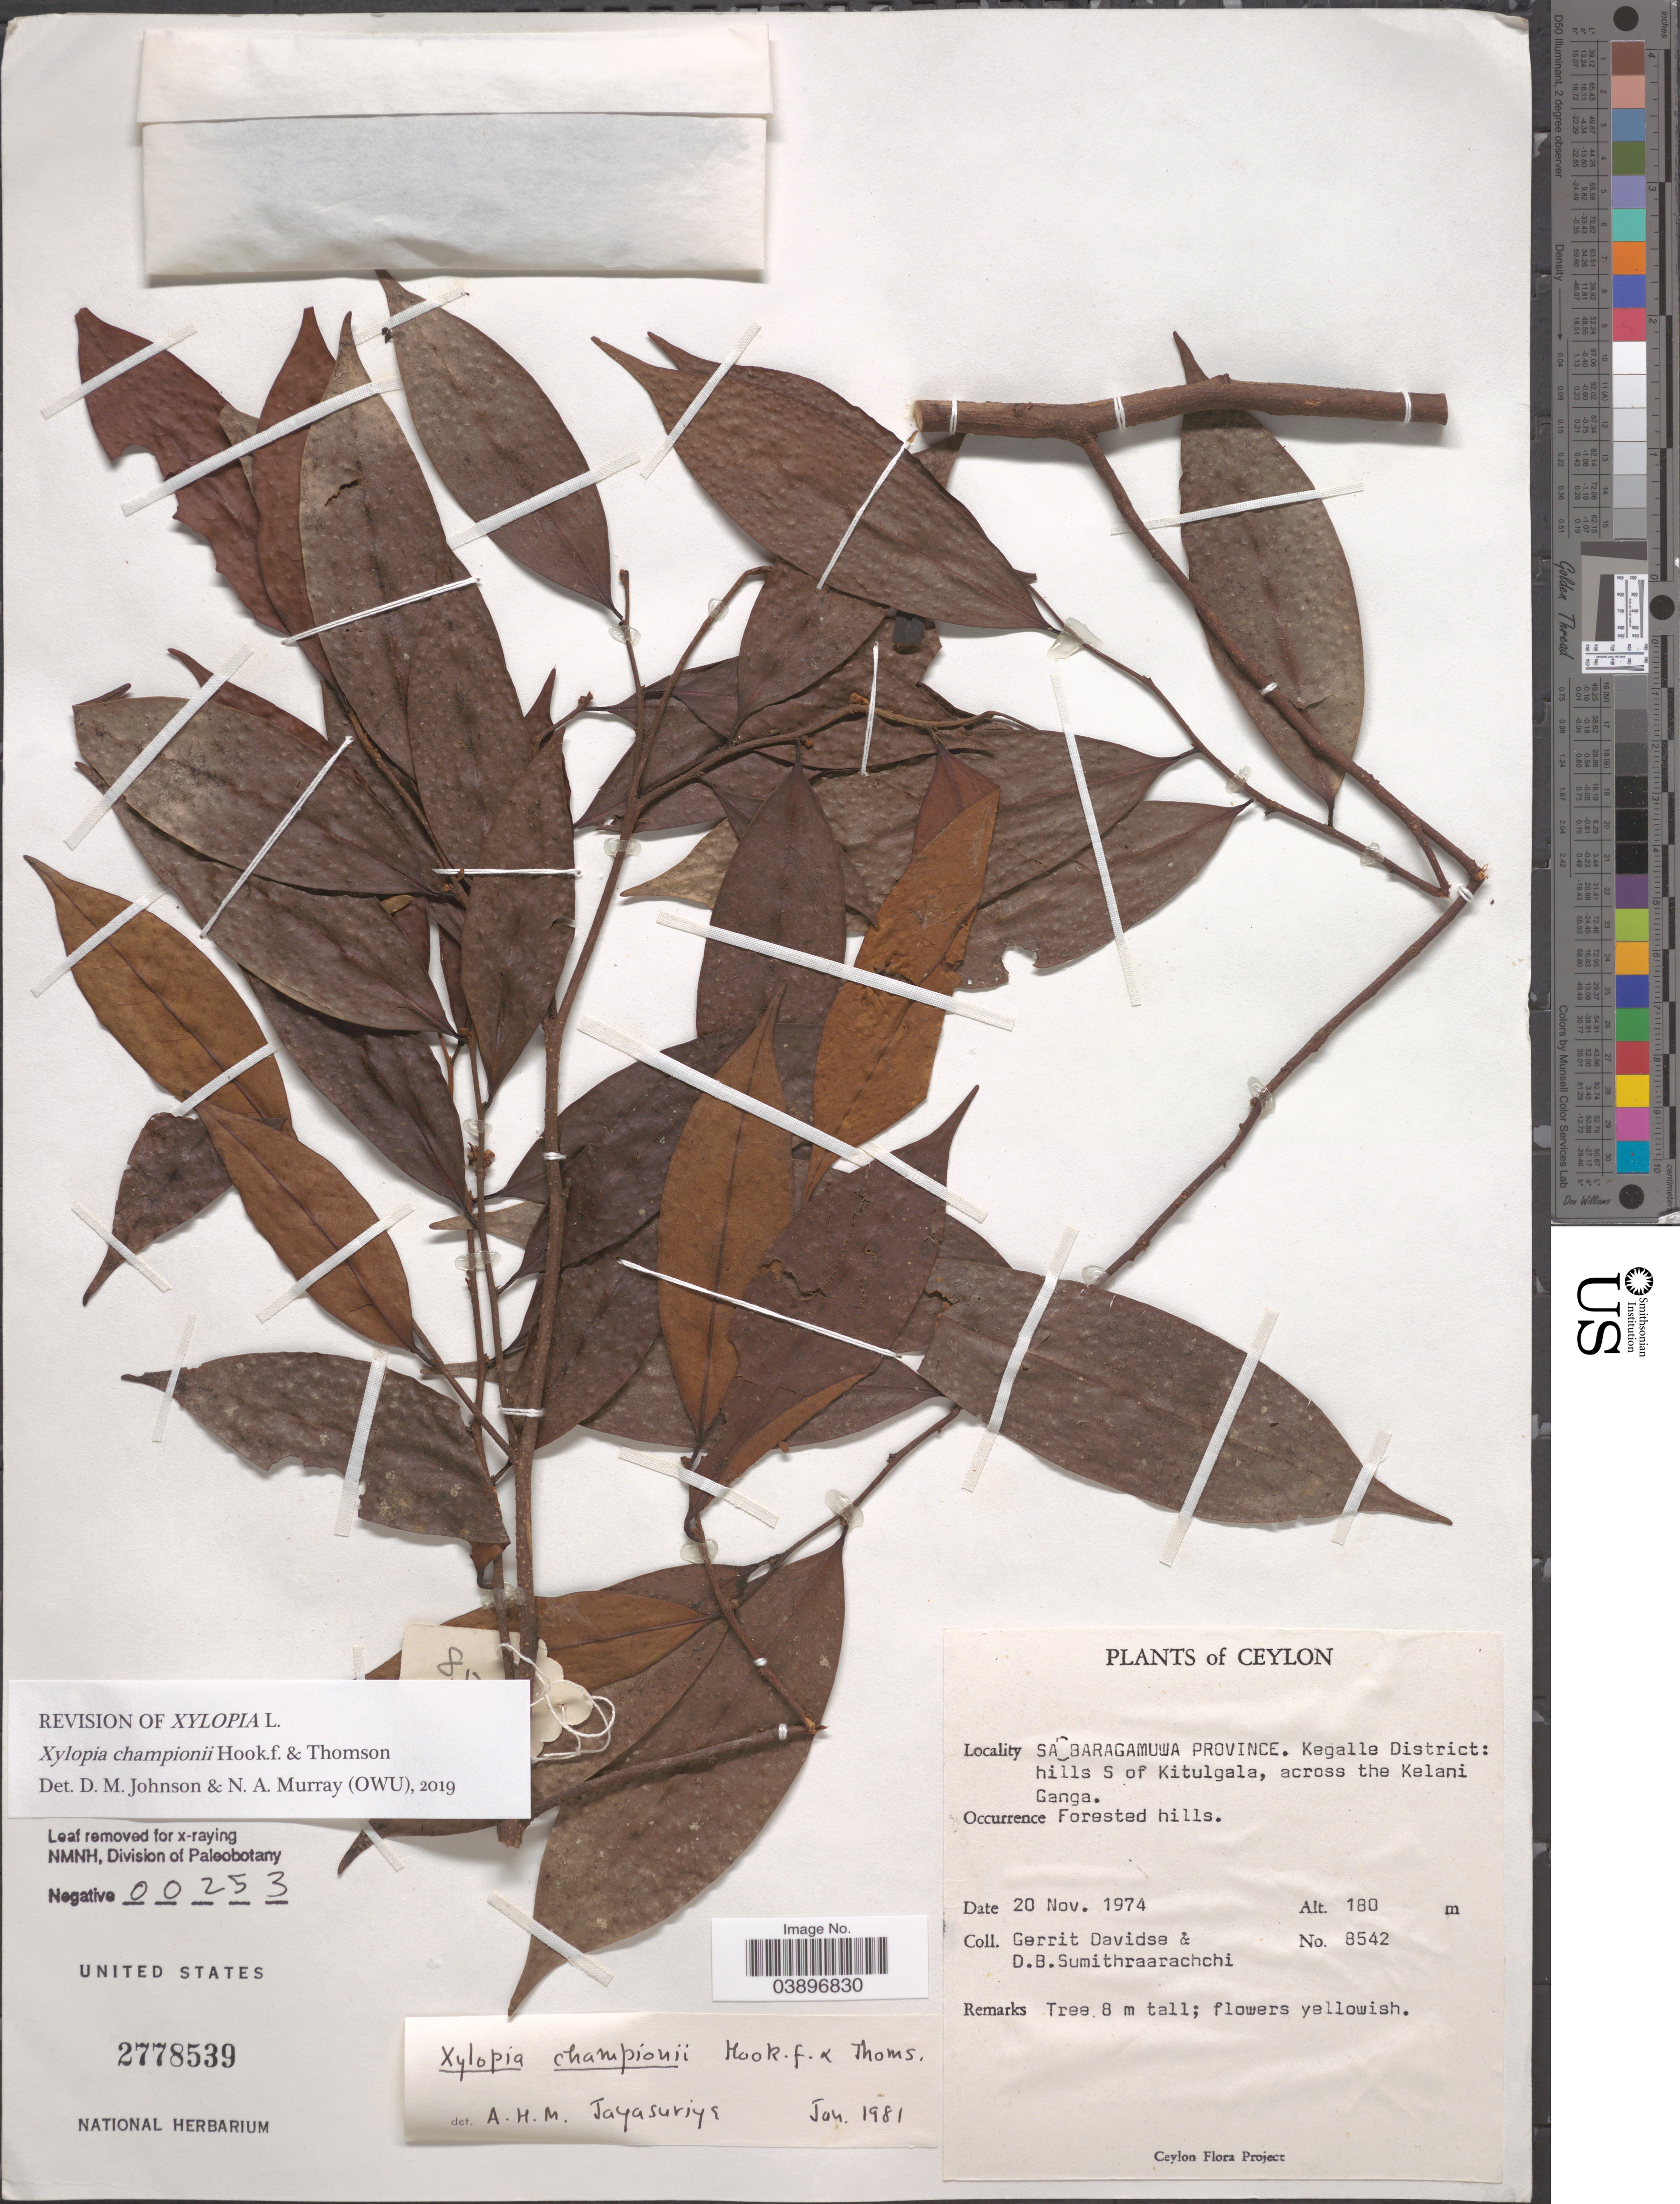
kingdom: Plantae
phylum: Tracheophyta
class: Magnoliopsida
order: Magnoliales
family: Annonaceae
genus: Xylopia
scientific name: Xylopia championii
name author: Hook. f. & Thomson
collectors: G. Davidse & D. B. Sumithraarachchi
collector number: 8542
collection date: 1974-11-20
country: Sri Lanka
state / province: Sabaragamuwa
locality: Ceylon. Kegalle District: hills s of Kitulgala, across the Kelani Ganga.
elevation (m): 180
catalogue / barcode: US 2778539